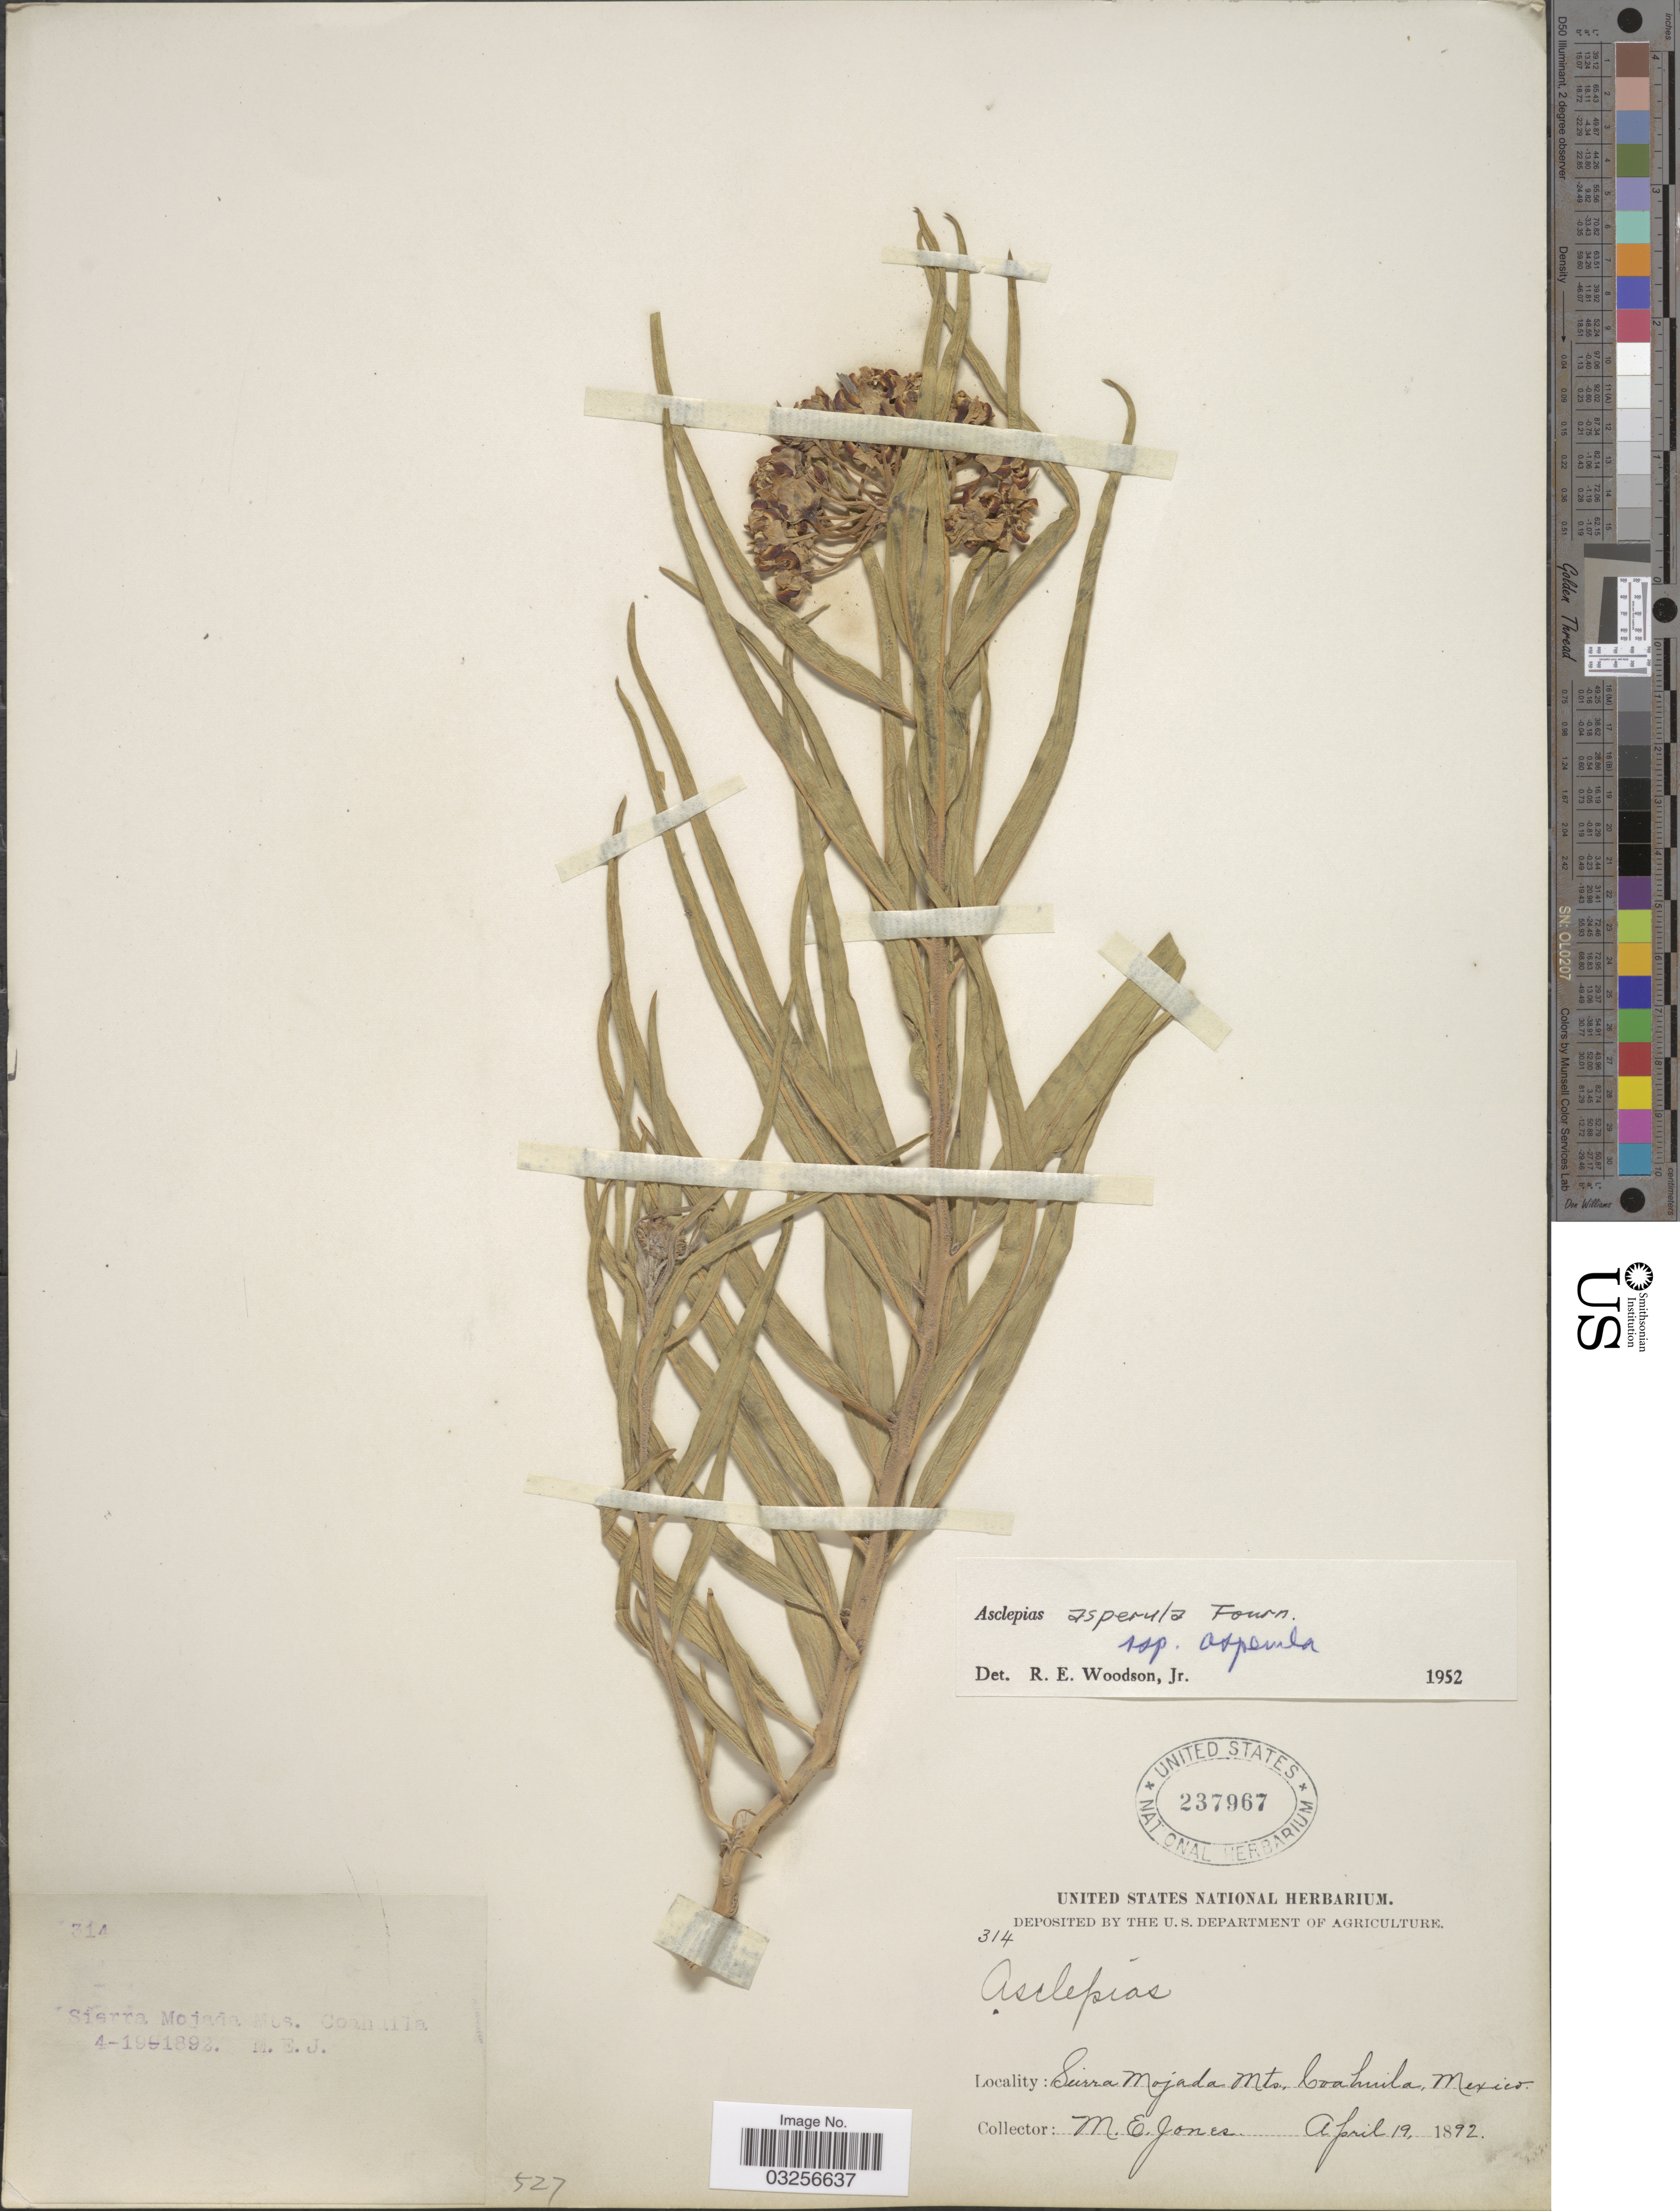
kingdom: Plantae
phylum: Tracheophyta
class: Magnoliopsida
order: Gentianales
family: Apocynaceae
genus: Asclepias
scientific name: Asclepias asperula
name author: (Decne.) Woodson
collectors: M. E. Jones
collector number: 314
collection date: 1892-04-19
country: Mexico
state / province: Coahuila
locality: Sierra Mojada Mts.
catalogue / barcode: US 237967